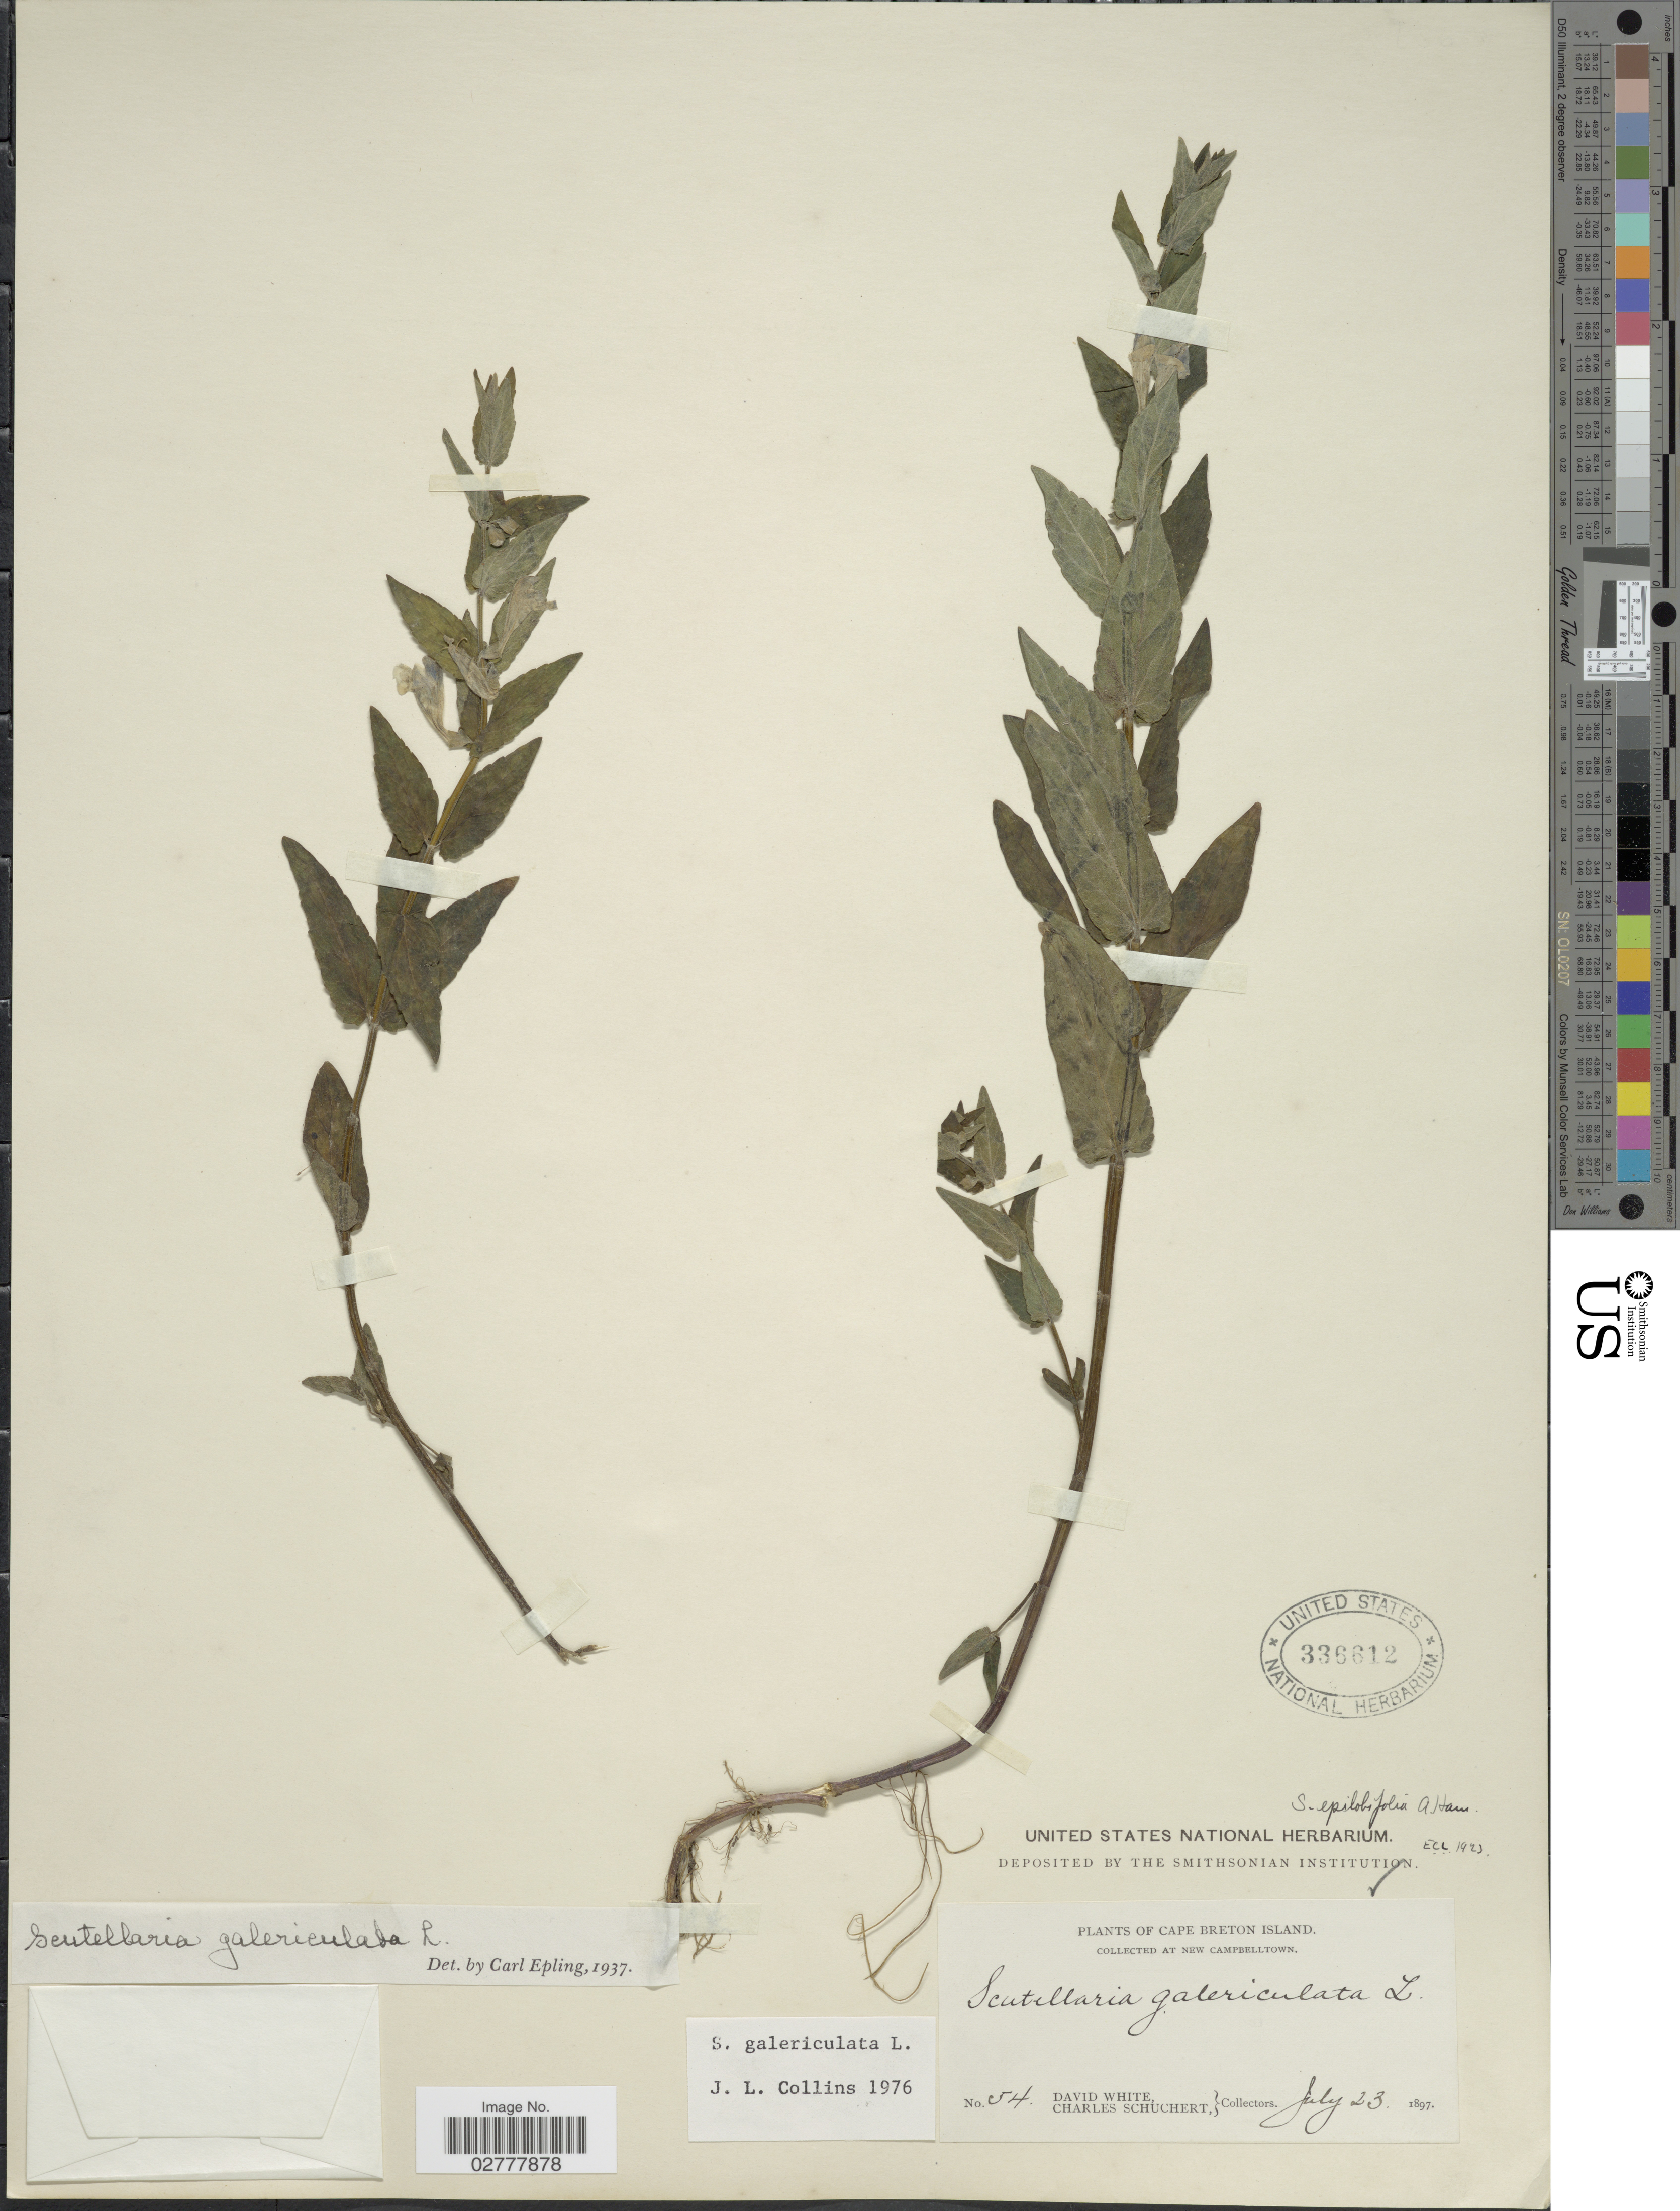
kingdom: Plantae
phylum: Tracheophyta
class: Magnoliopsida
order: Lamiales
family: Lamiaceae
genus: Scutellaria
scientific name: Scutellaria galericulata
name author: L.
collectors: D. White & C. Schuchert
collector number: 54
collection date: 1897-07-23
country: Canada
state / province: Nova Scotia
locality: Cape Breton Island. New Campbelltown.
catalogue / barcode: US 336612